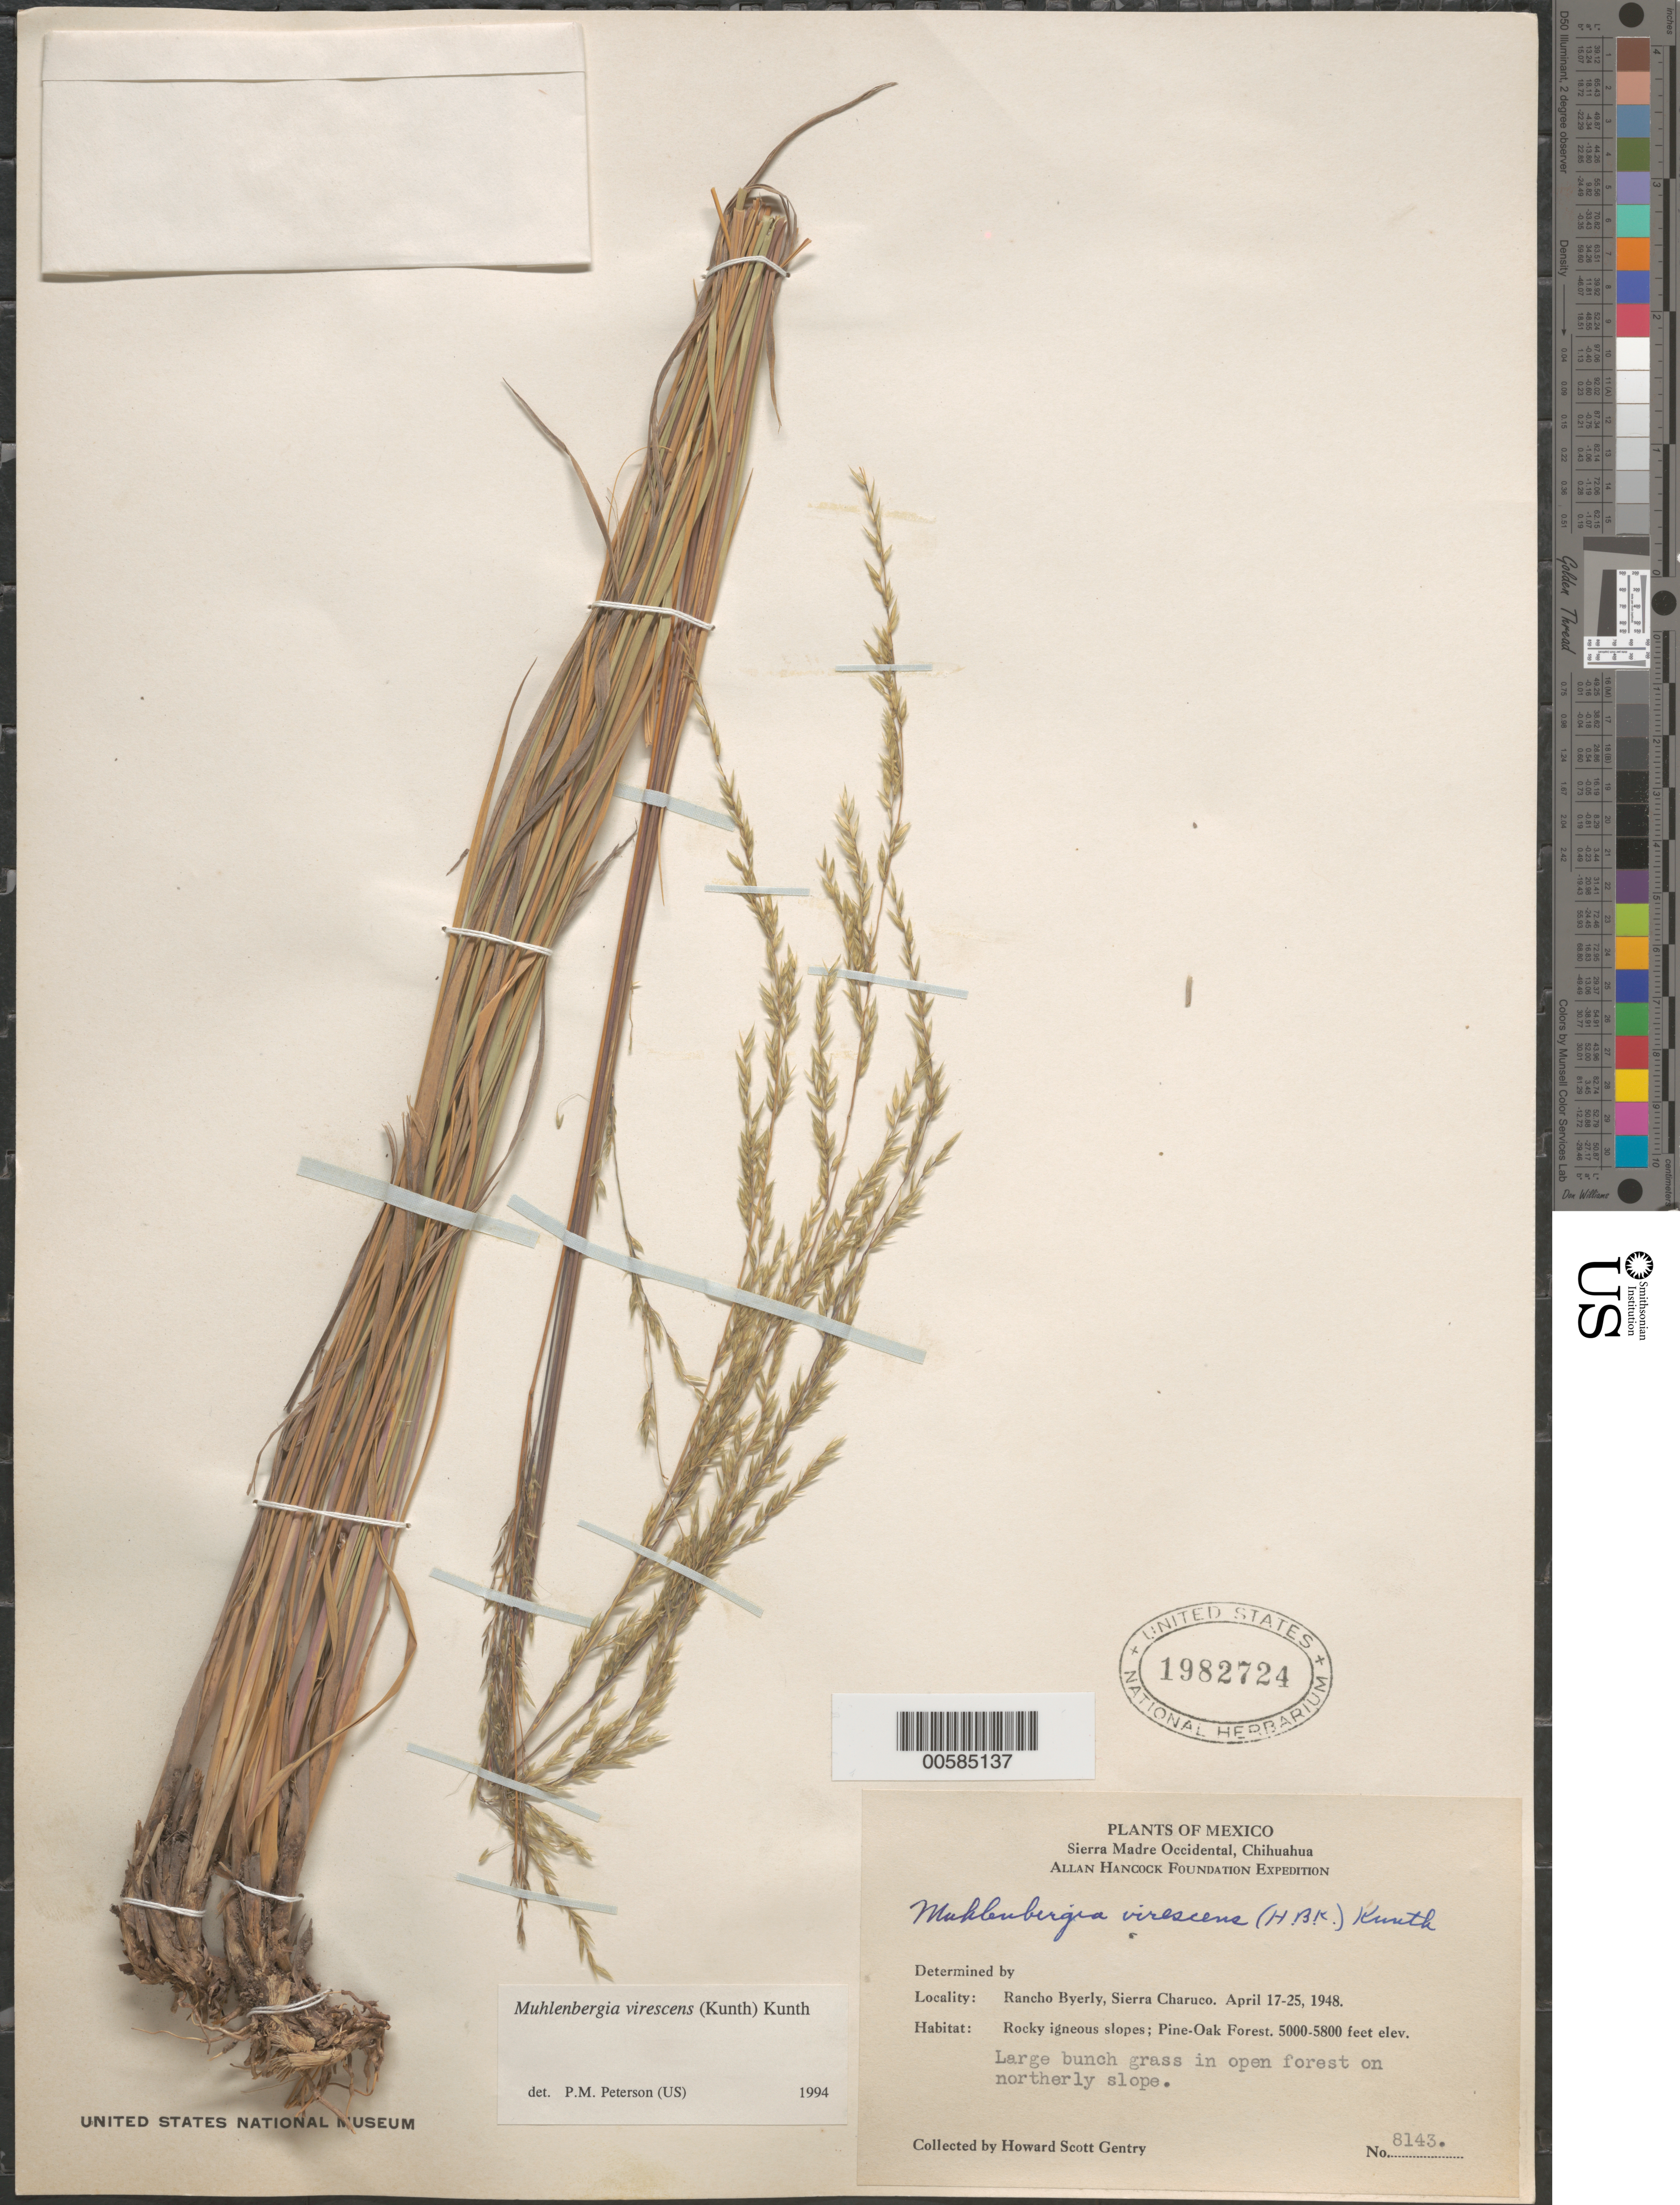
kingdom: Plantae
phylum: Tracheophyta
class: Liliopsida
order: Poales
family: Poaceae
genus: Muhlenbergia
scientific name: Muhlenbergia virescens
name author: (Kunth) Trin.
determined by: Peterson, Paul M., (BOT), Smithsonian Institution - National Museum of Natural History (UNITED STATES)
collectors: H. S. Gentry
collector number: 8143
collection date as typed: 17 Apr 1948 to 25 Apr 1948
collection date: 1948-04-17/1948-04-25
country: Mexico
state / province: Chihuahua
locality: Sierra Madre Occidental, Rancho Byerly, Sierra Charuco.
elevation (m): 1524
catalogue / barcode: US 1982724